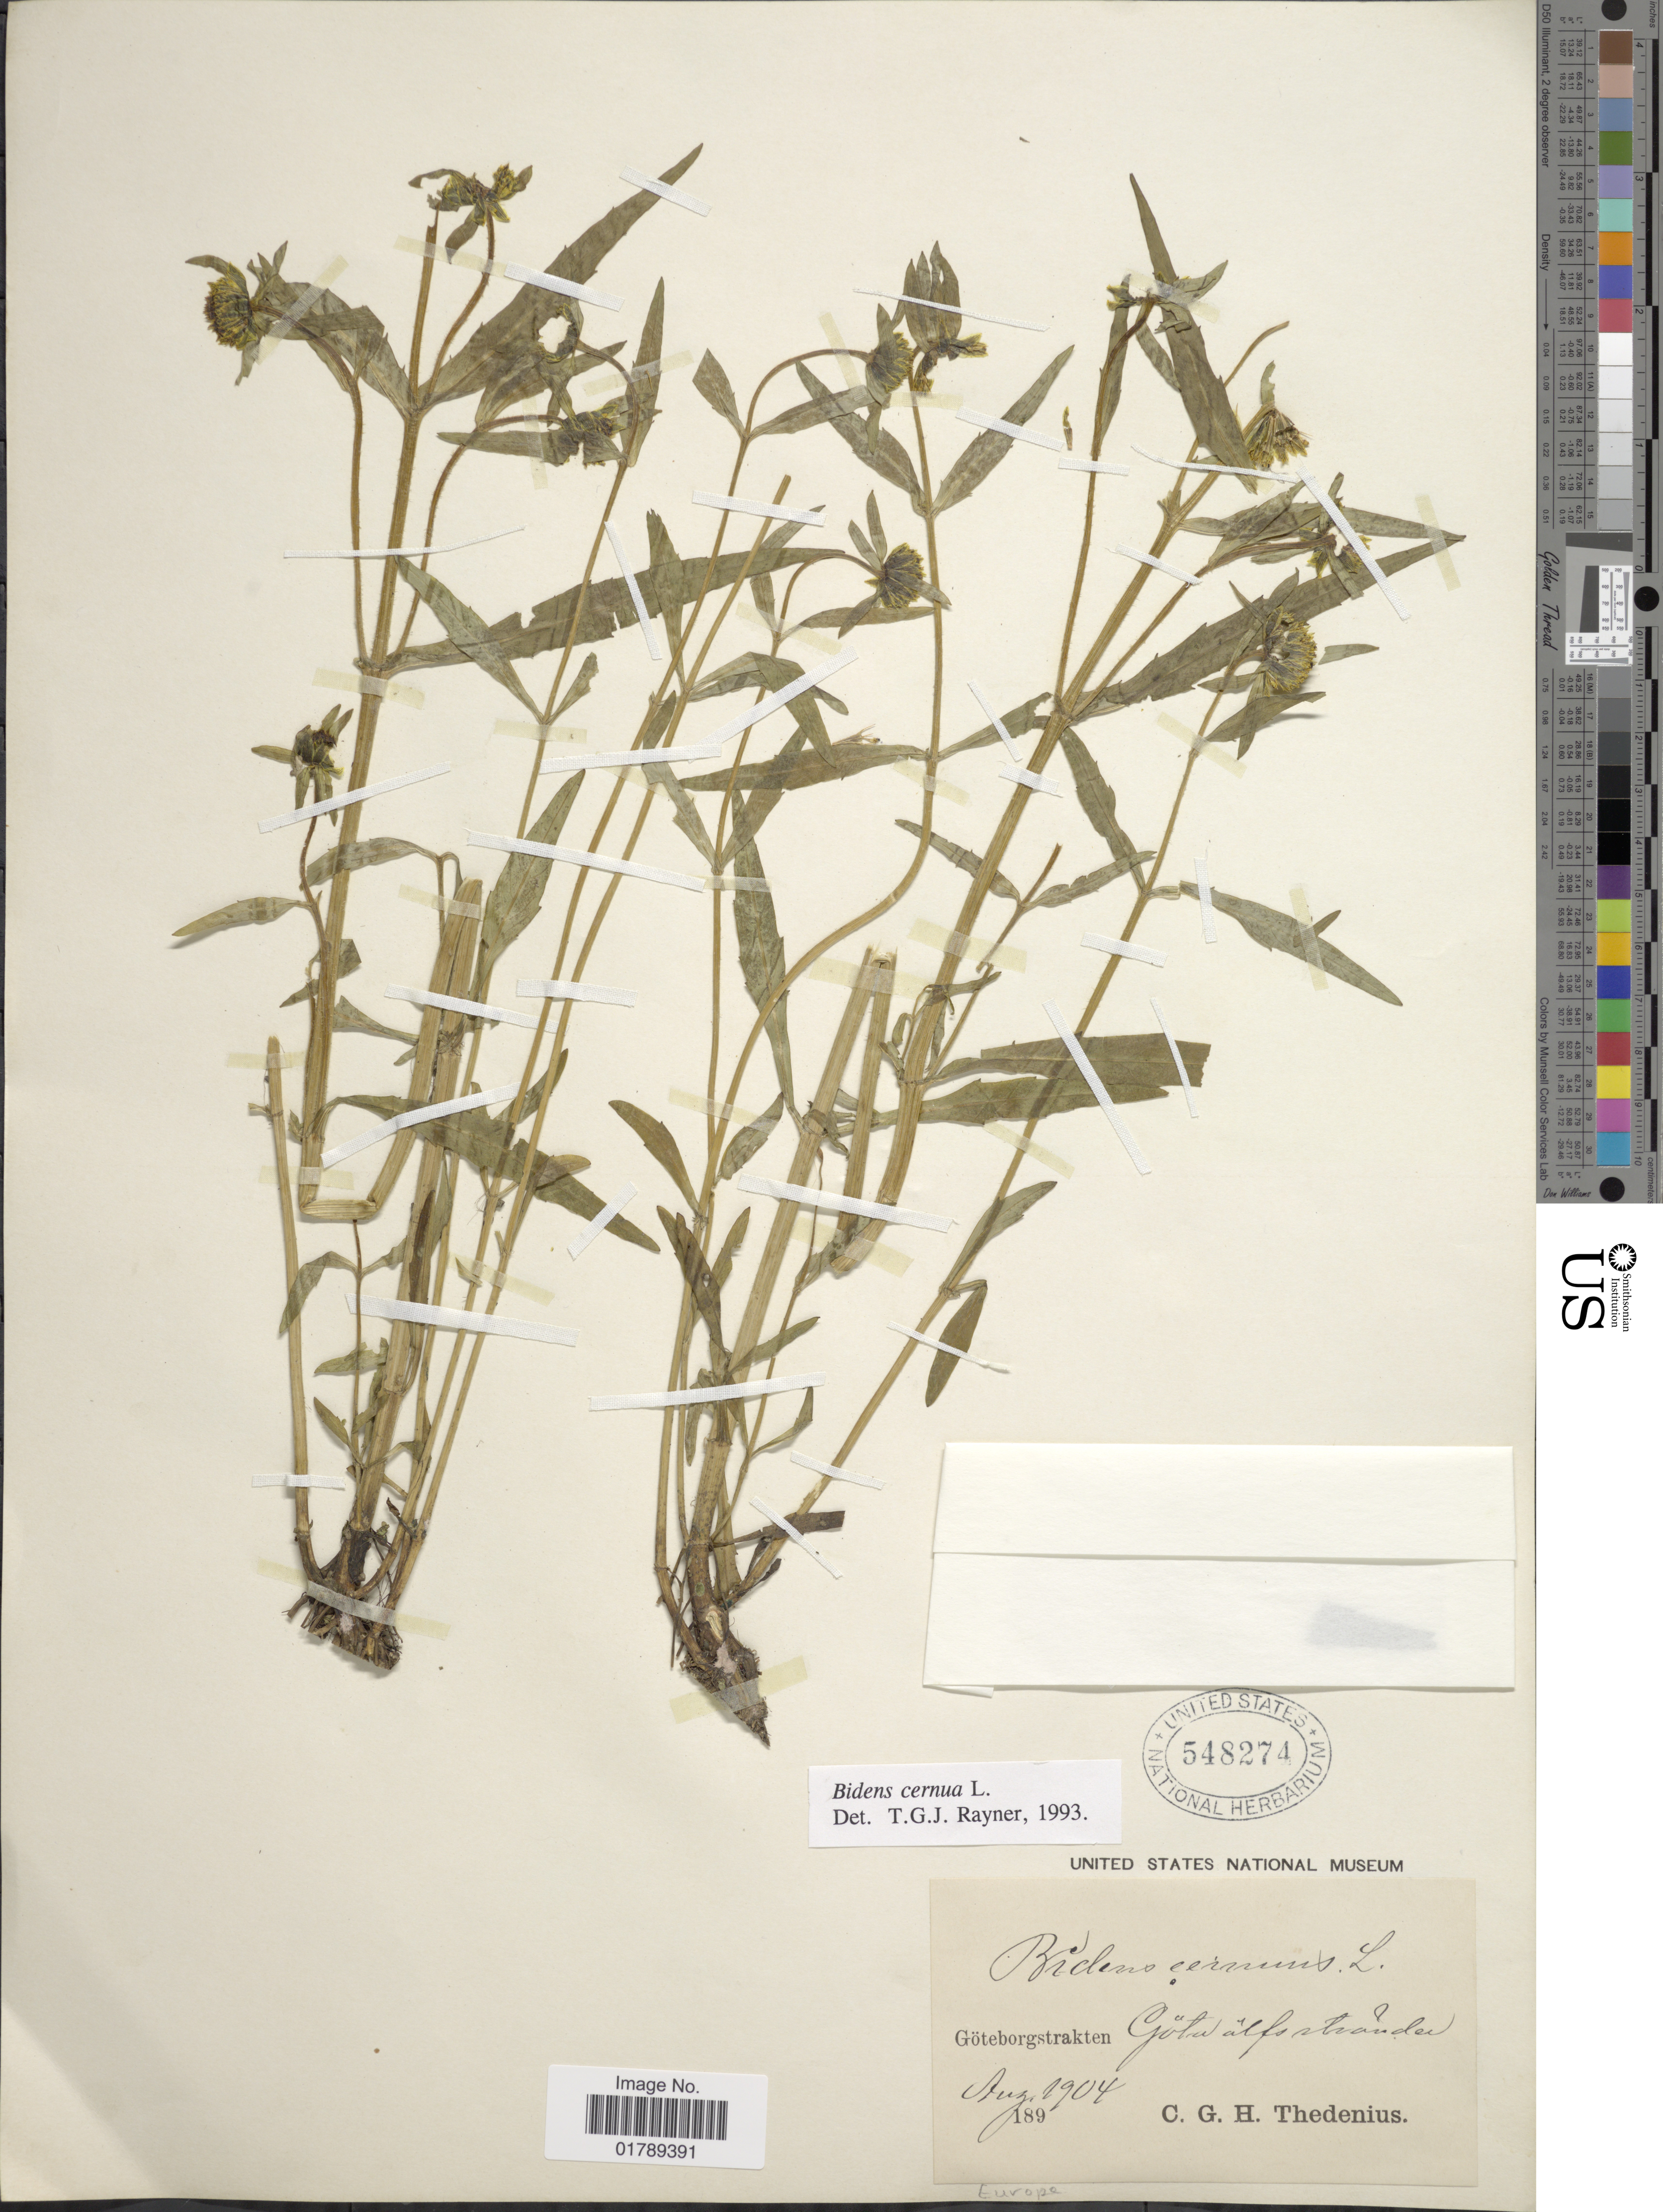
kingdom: Plantae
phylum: Tracheophyta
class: Magnoliopsida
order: Asterales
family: Asteraceae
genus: Bidens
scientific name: Bidens cernua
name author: L.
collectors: C. Thedenius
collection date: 1904-08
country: Sweden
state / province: Västra Götaland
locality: Göta älvsstranden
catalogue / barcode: US 548274